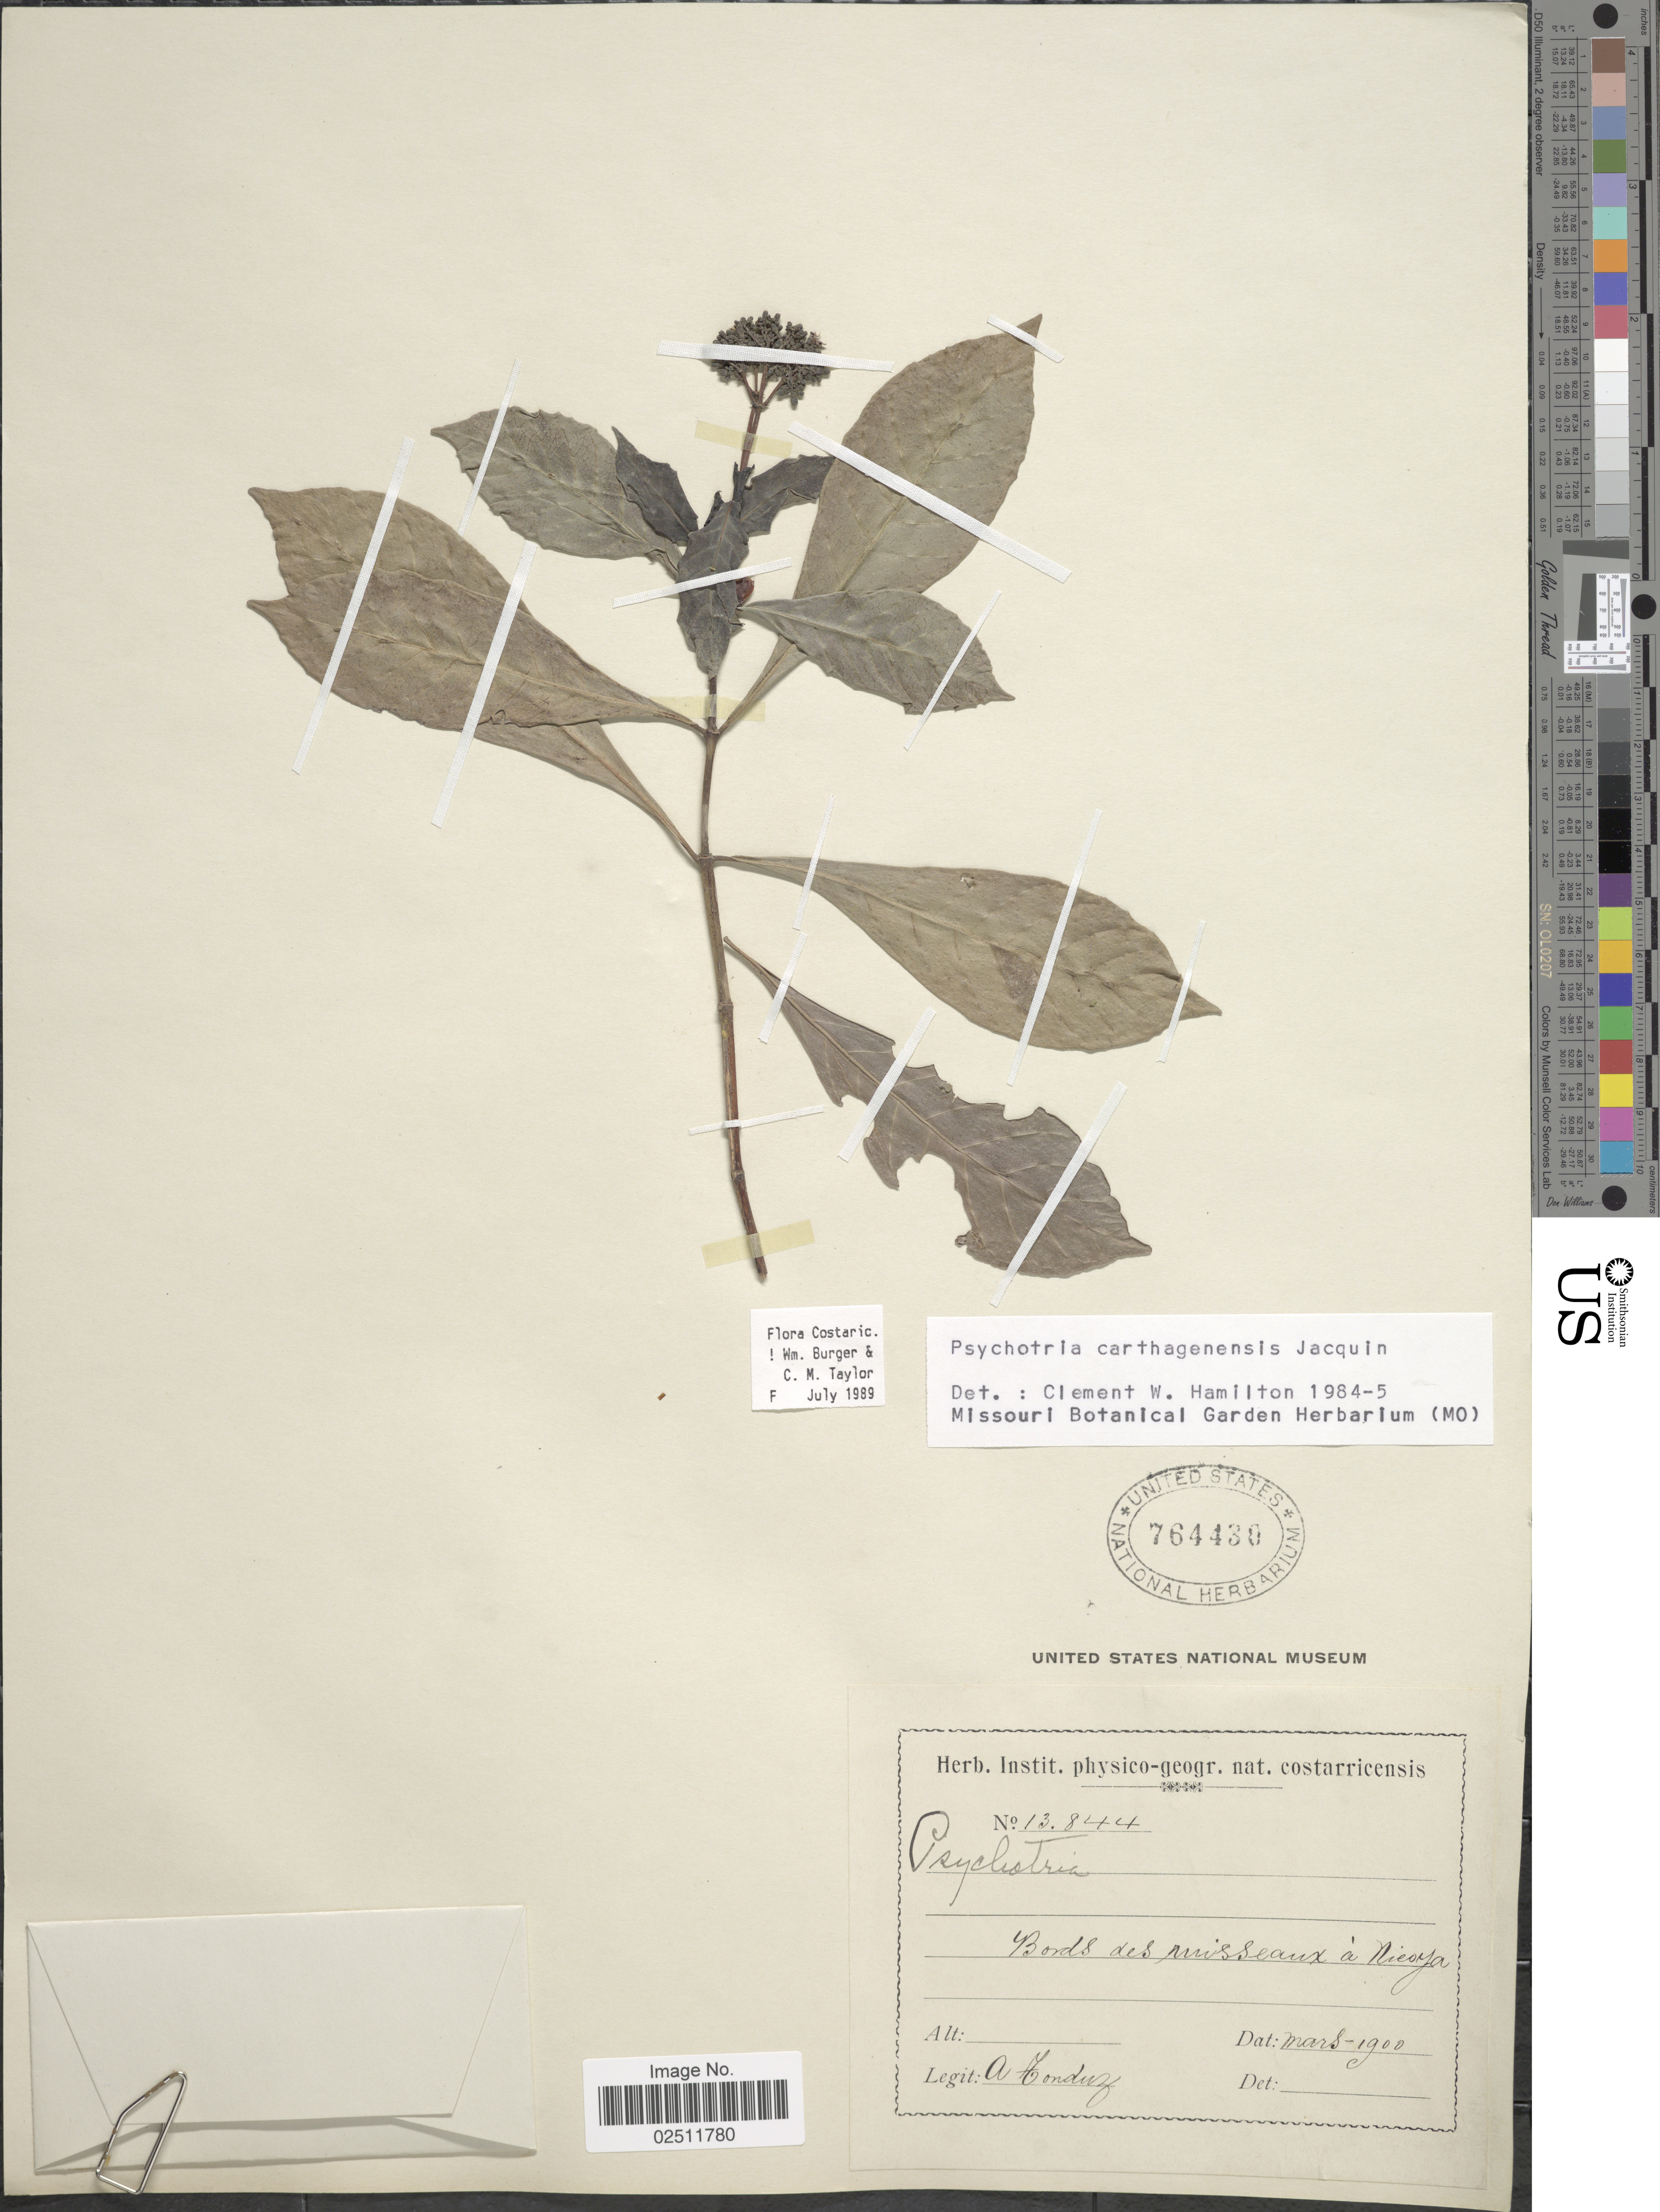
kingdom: Plantae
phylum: Tracheophyta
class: Magnoliopsida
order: Gentianales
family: Rubiaceae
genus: Psychotria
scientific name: Psychotria carthagenensis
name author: Jacq.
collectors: A. Tonduz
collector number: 13844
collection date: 1900-03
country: Costa Rica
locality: Bords des ruisseaux a Nicoya.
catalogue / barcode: US 764430